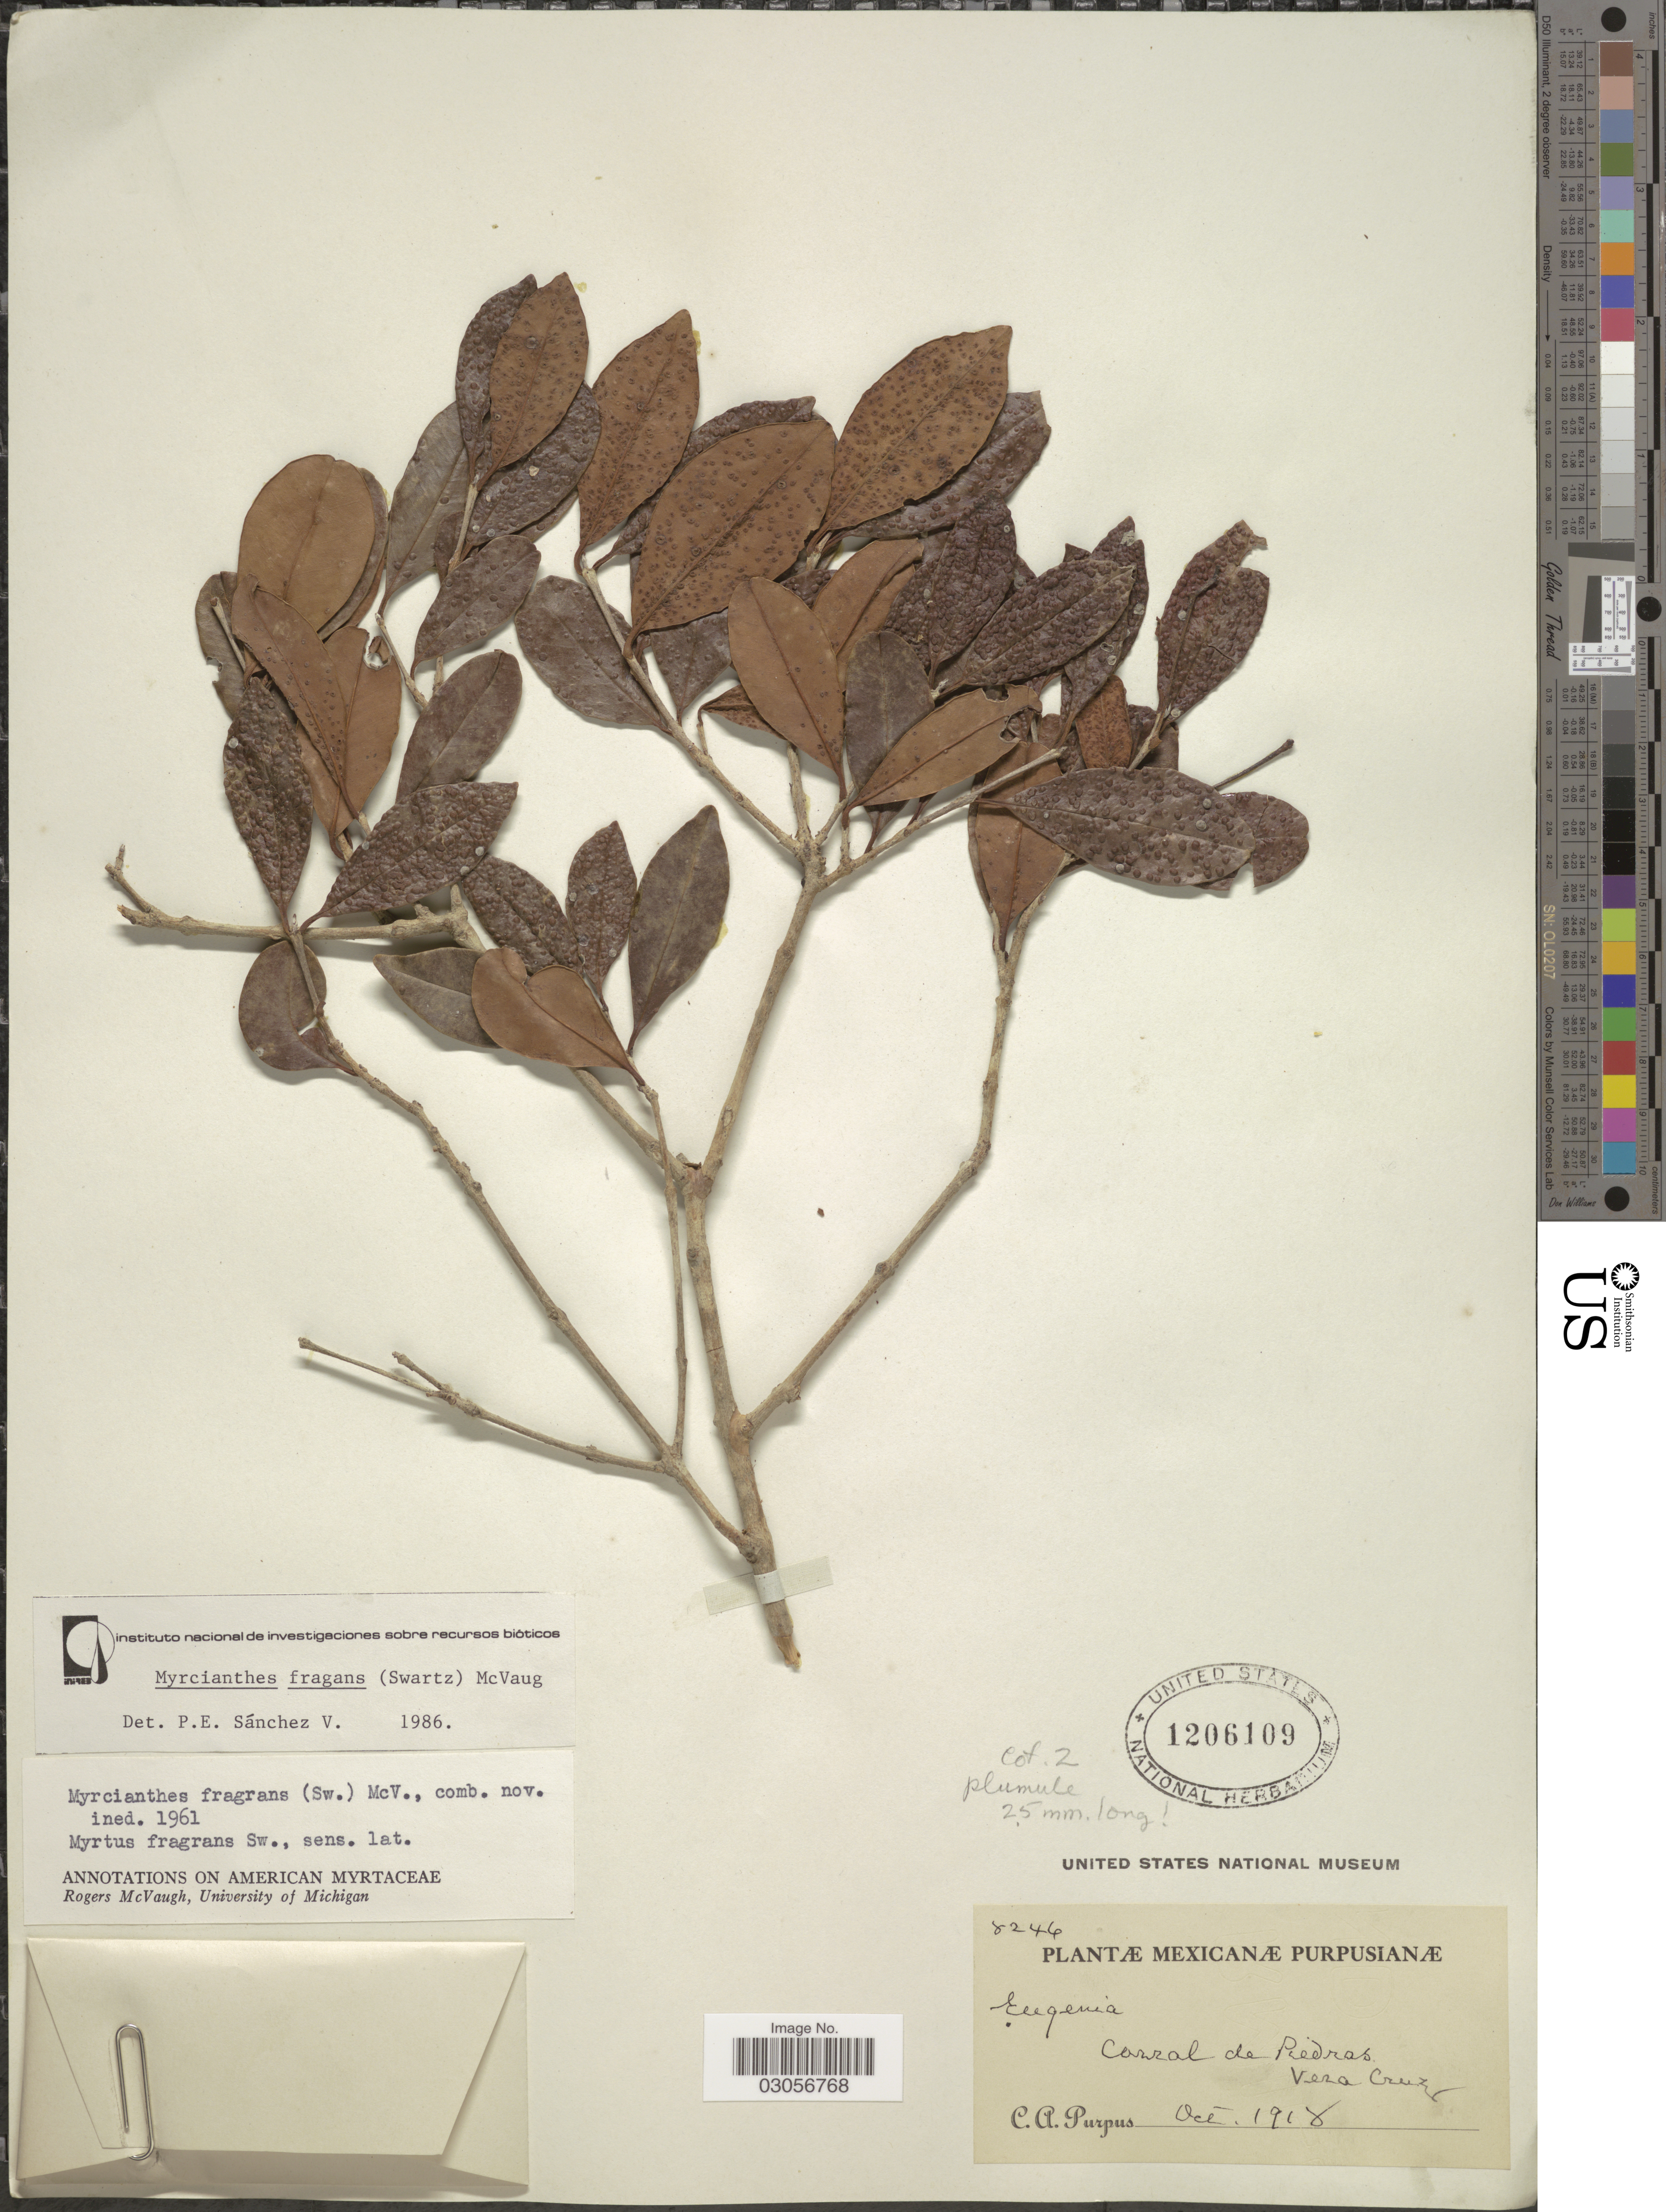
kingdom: Plantae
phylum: Tracheophyta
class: Magnoliopsida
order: Myrtales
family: Myrtaceae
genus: Myrcianthes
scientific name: Myrcianthes fragrans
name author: (Sw.) McVaugh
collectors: C. A. Purpus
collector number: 8246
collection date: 1918-10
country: Mexico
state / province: Veracruz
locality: Carzal de Piedras, Vera Cruz.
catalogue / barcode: US 1206109